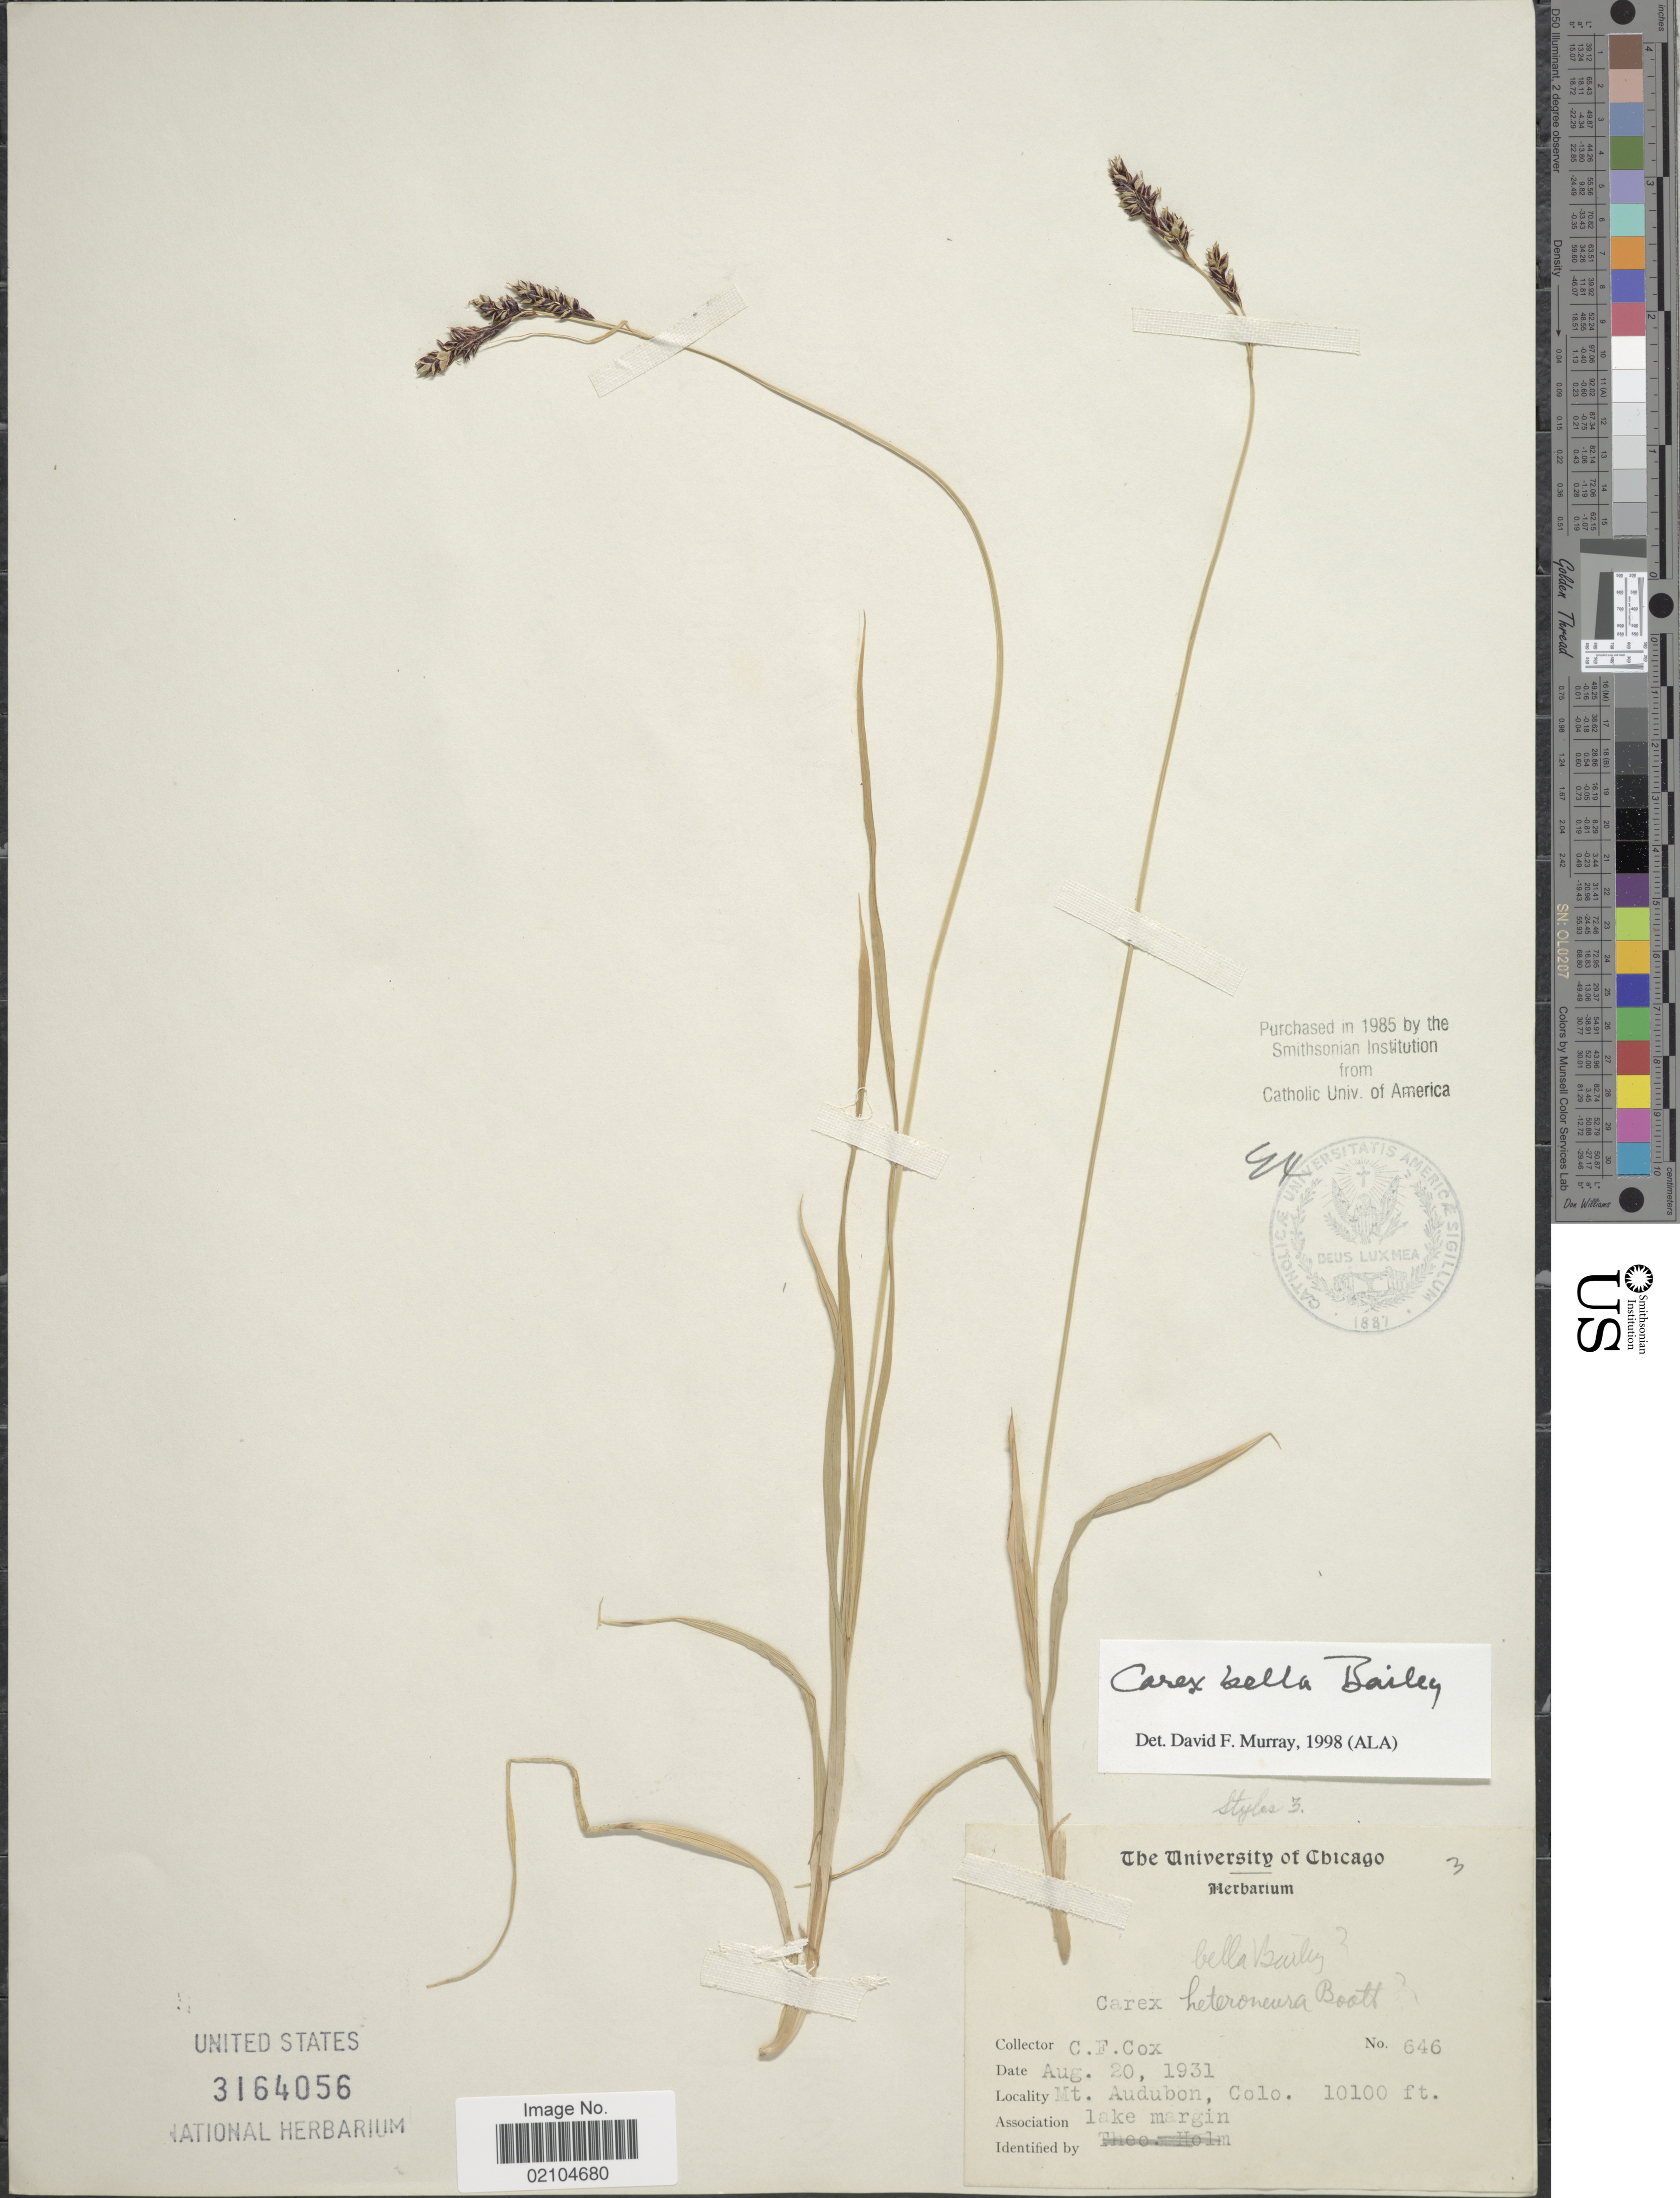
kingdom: Plantae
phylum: Tracheophyta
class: Liliopsida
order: Poales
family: Cyperaceae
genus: Carex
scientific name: Carex bella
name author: L.H. Bailey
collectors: C. Cox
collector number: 646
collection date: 1931-08-20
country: United States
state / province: Colorado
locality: Mt. Audubon, Colo.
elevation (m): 3078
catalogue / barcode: US 3164056